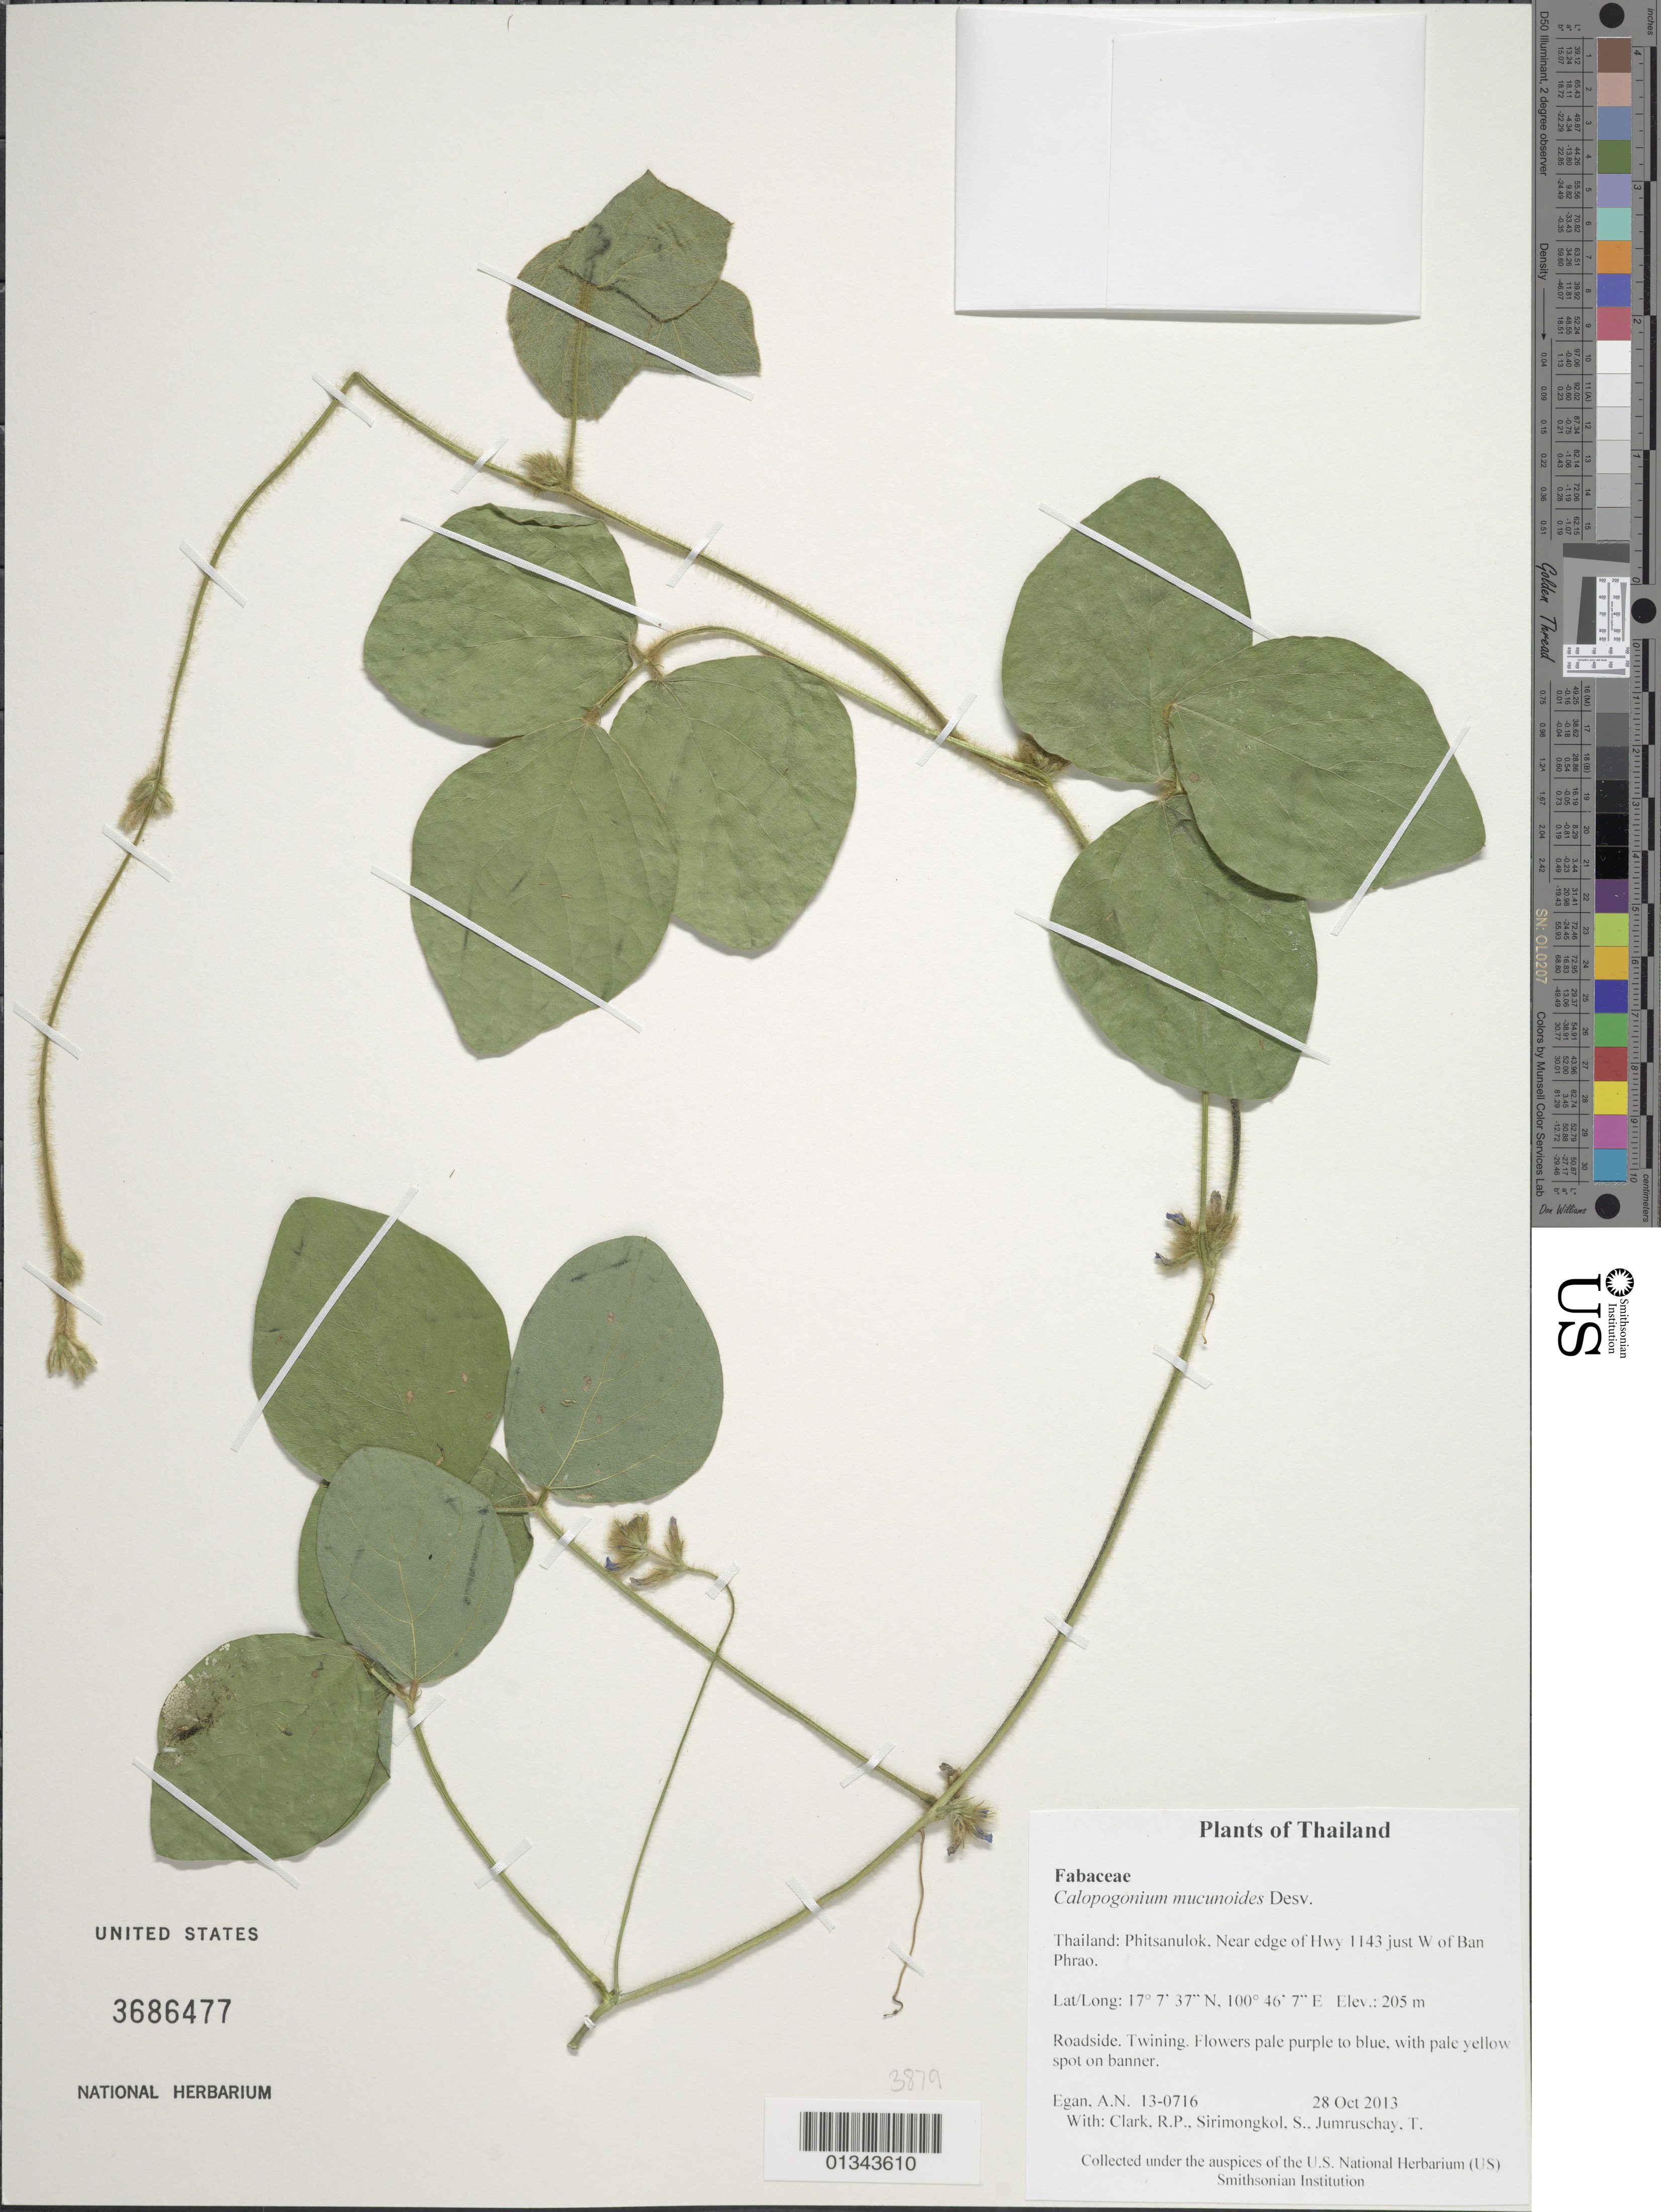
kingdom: Plantae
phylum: Tracheophyta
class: Magnoliopsida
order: Fabales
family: Fabaceae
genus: Calopogonium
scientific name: Calopogonium mucunoides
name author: Desv.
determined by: Egan, Ashley N., (US), Smithsonian Institution - National Museum of Natural History (UNITED STATES)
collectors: A. N. Egan, R. P. Clark, S. Sirimongkol & T. Jumruschay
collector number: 13-0716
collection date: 2013-10-28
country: Thailand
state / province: Phitsanulok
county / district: Nakhon Thai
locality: Near edge of Hwy 1143 just W of Ban Phrao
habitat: Roadside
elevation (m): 205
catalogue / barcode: US 3686477